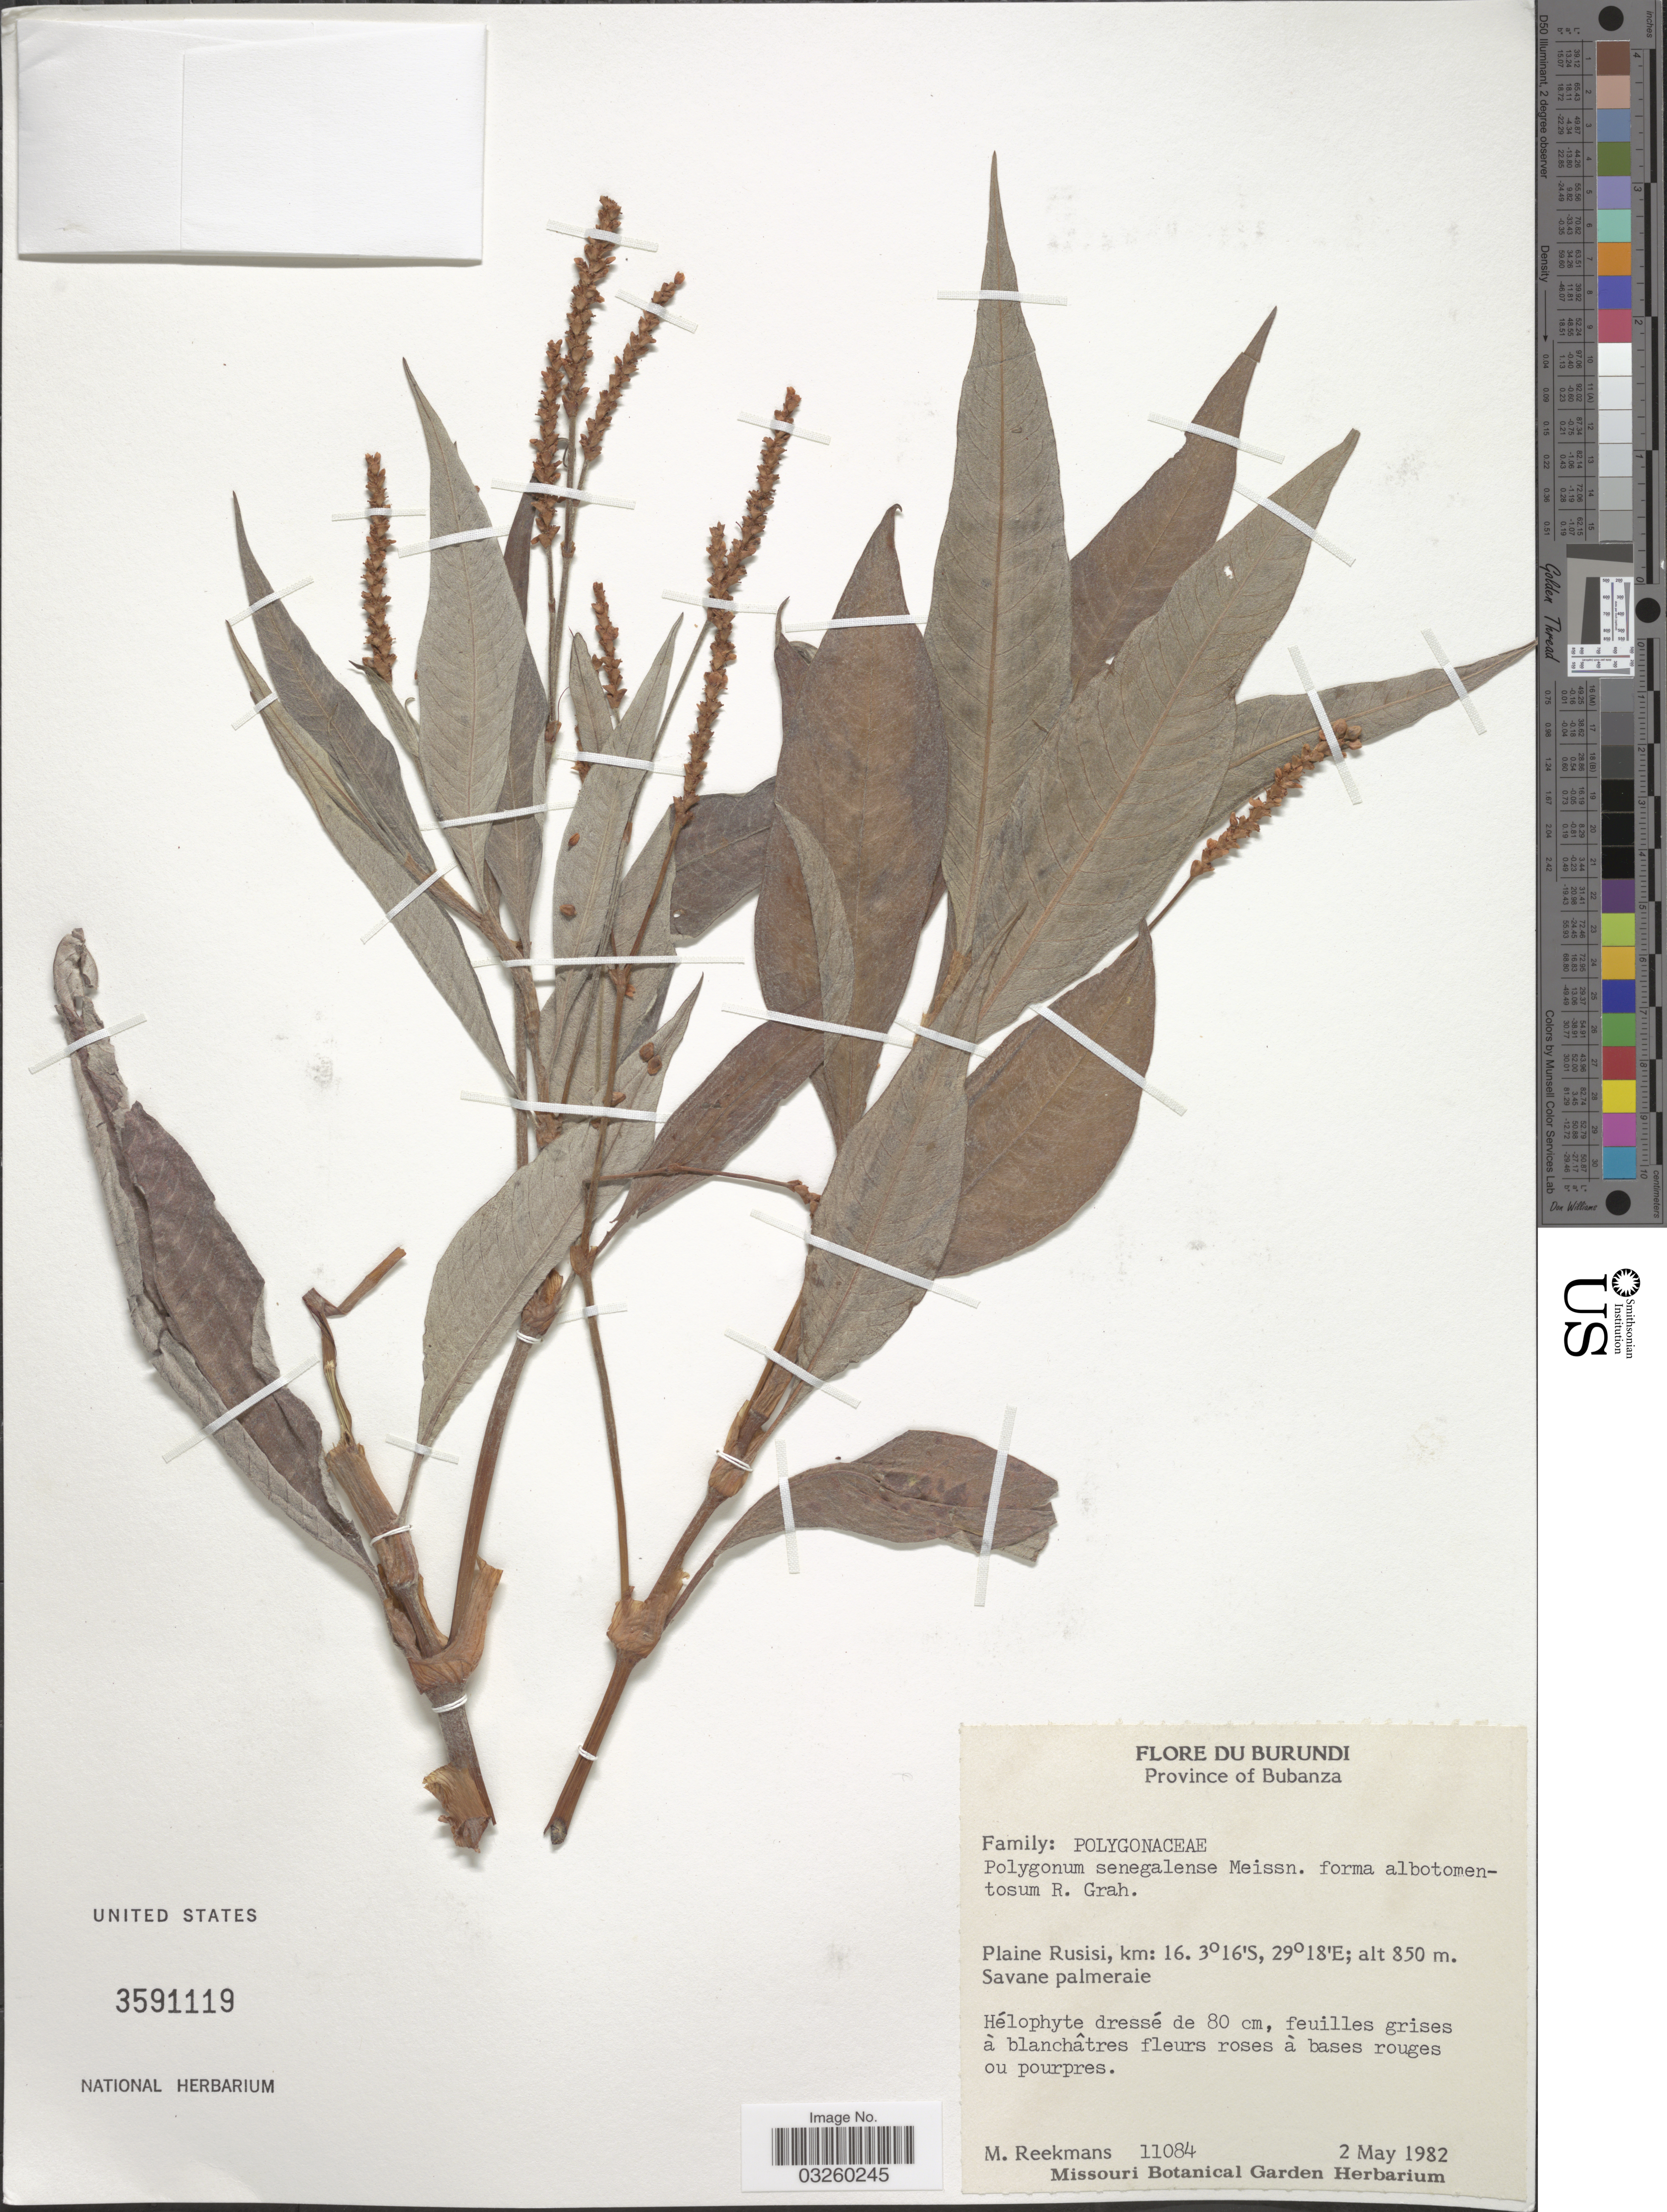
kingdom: Plantae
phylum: Tracheophyta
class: Magnoliopsida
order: Caryophyllales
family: Polygonaceae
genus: Polygonum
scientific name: Polygonum senegalense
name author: Meisn.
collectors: M. Reekmans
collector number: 11084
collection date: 1982-05-02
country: Burundi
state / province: Bubanza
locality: Plaine Rusisi, km: 16.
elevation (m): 850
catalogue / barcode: US 3591119